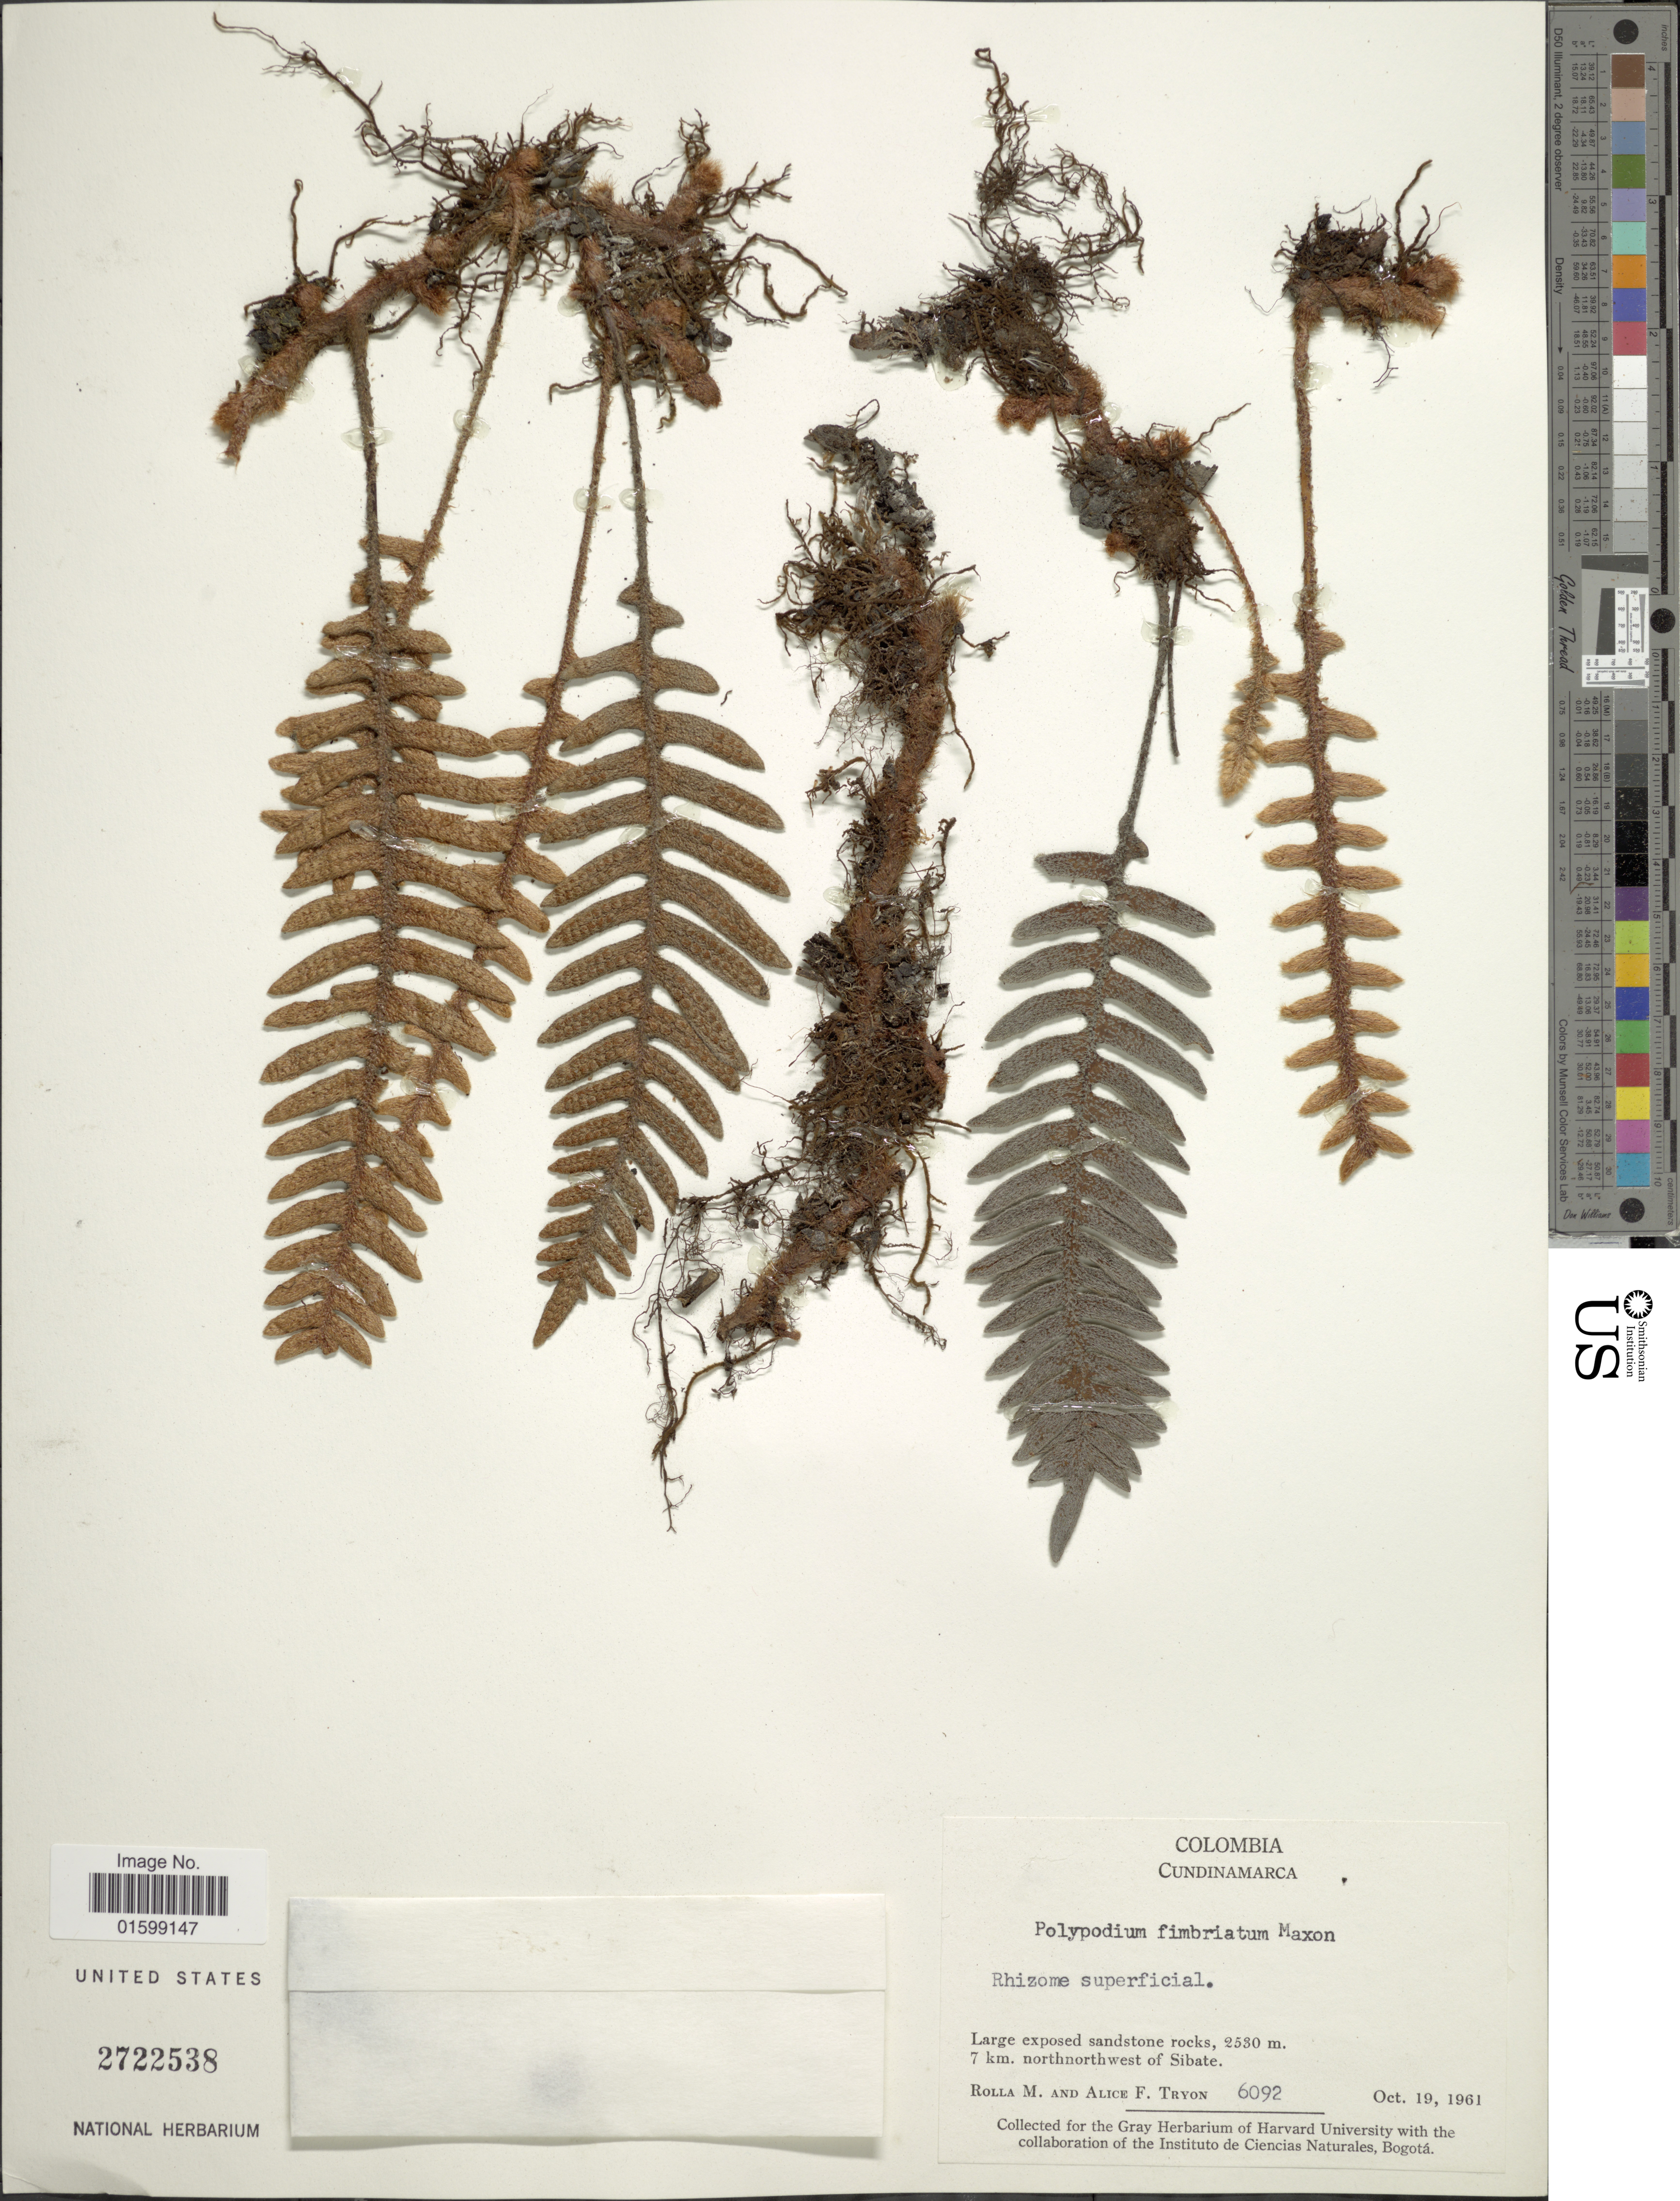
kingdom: Plantae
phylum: Tracheophyta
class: Polypodiopsida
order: Polypodiales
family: Polypodiaceae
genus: Pleopeltis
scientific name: Pleopeltis fimbriata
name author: (Maxon) A.R. Sm.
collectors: R. M. Tryon & A. F. Tryon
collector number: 6092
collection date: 1961-10-19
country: Colombia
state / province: Cundinamarca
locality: Large exposed sandstone rocks, 7 km. northnorthwest of Sibate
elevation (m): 2530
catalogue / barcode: US 2722538